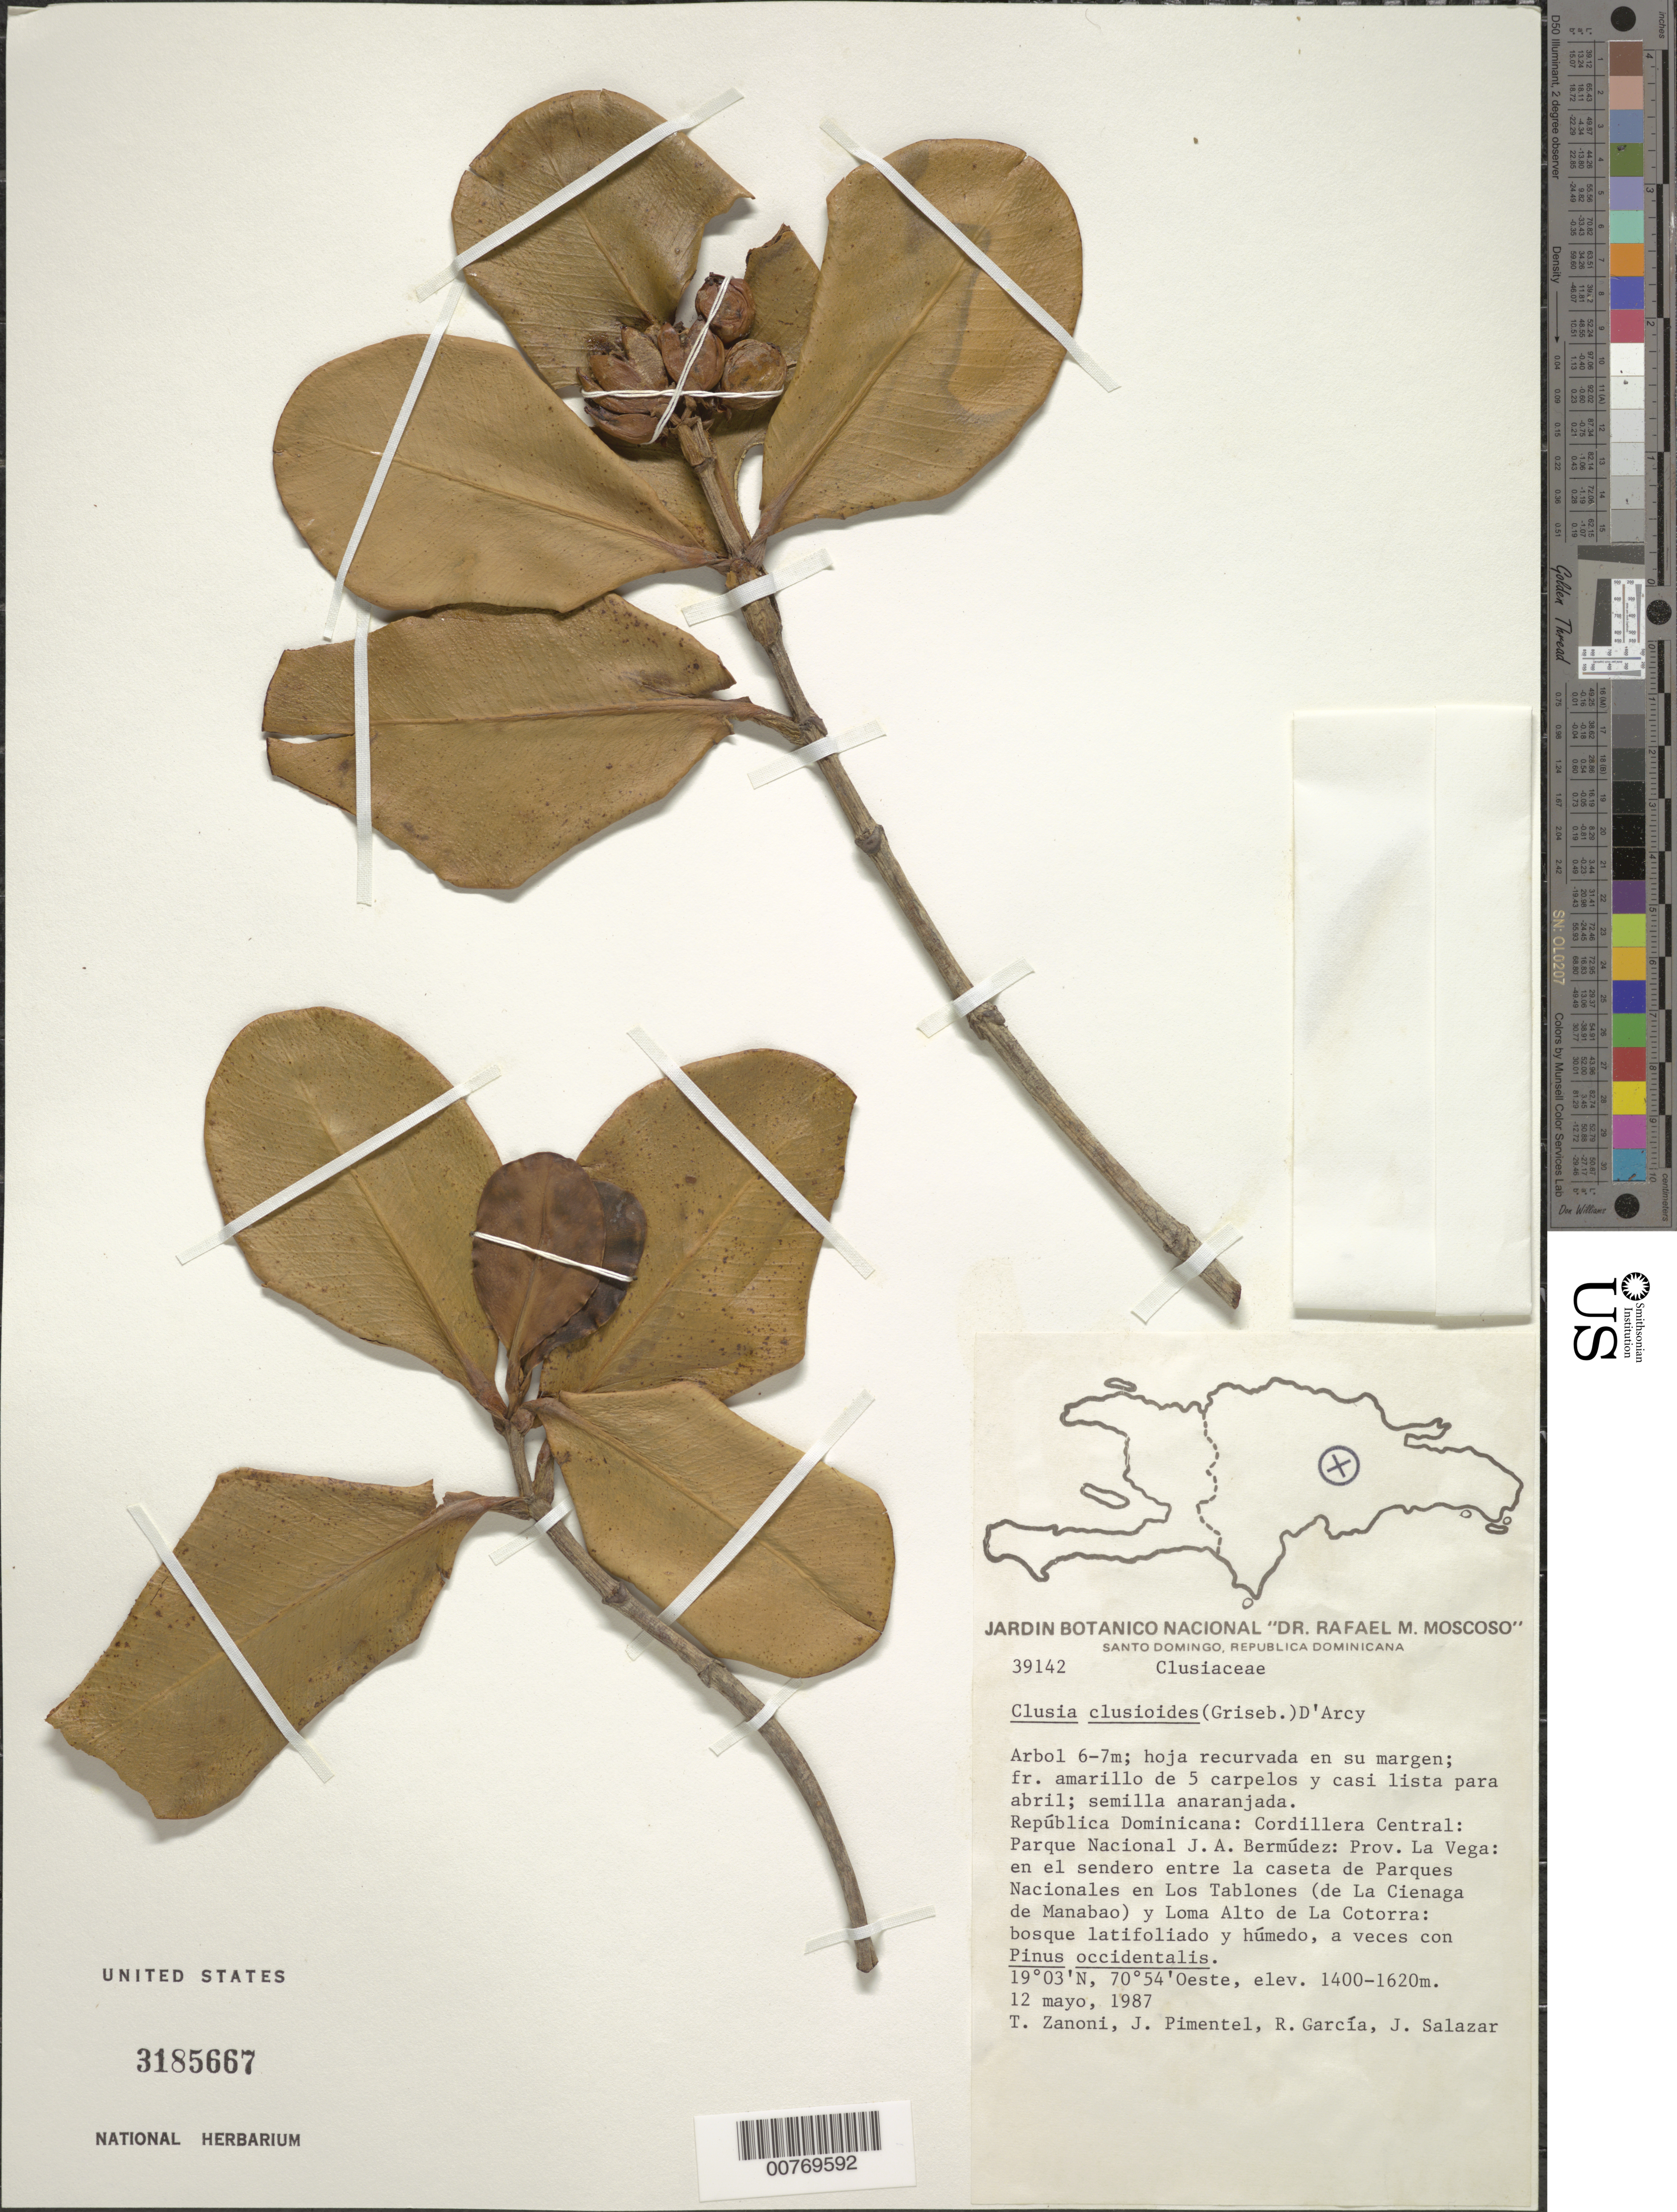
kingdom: Plantae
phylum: Tracheophyta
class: Magnoliopsida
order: Malpighiales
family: Clusiaceae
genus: Clusia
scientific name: Clusia clusioides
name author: (Griseb.) D'Arcy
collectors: T. A. Zanoni, J. Pimentel, R. G. García & J. Salazar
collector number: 39142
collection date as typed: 12 May 1987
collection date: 1987-05-12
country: Dominican Republic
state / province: La Vega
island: Hispaniola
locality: Cordillera Central, J.A. Bermúdez National Park, in the path between the Los tablones National Park stall (La Cienaga de Manabao) and Loma Alto de La Cotorra.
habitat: Broad leaves and humid forest, sometimes with Pinus occidentalis.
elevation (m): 1400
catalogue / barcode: US 3185667